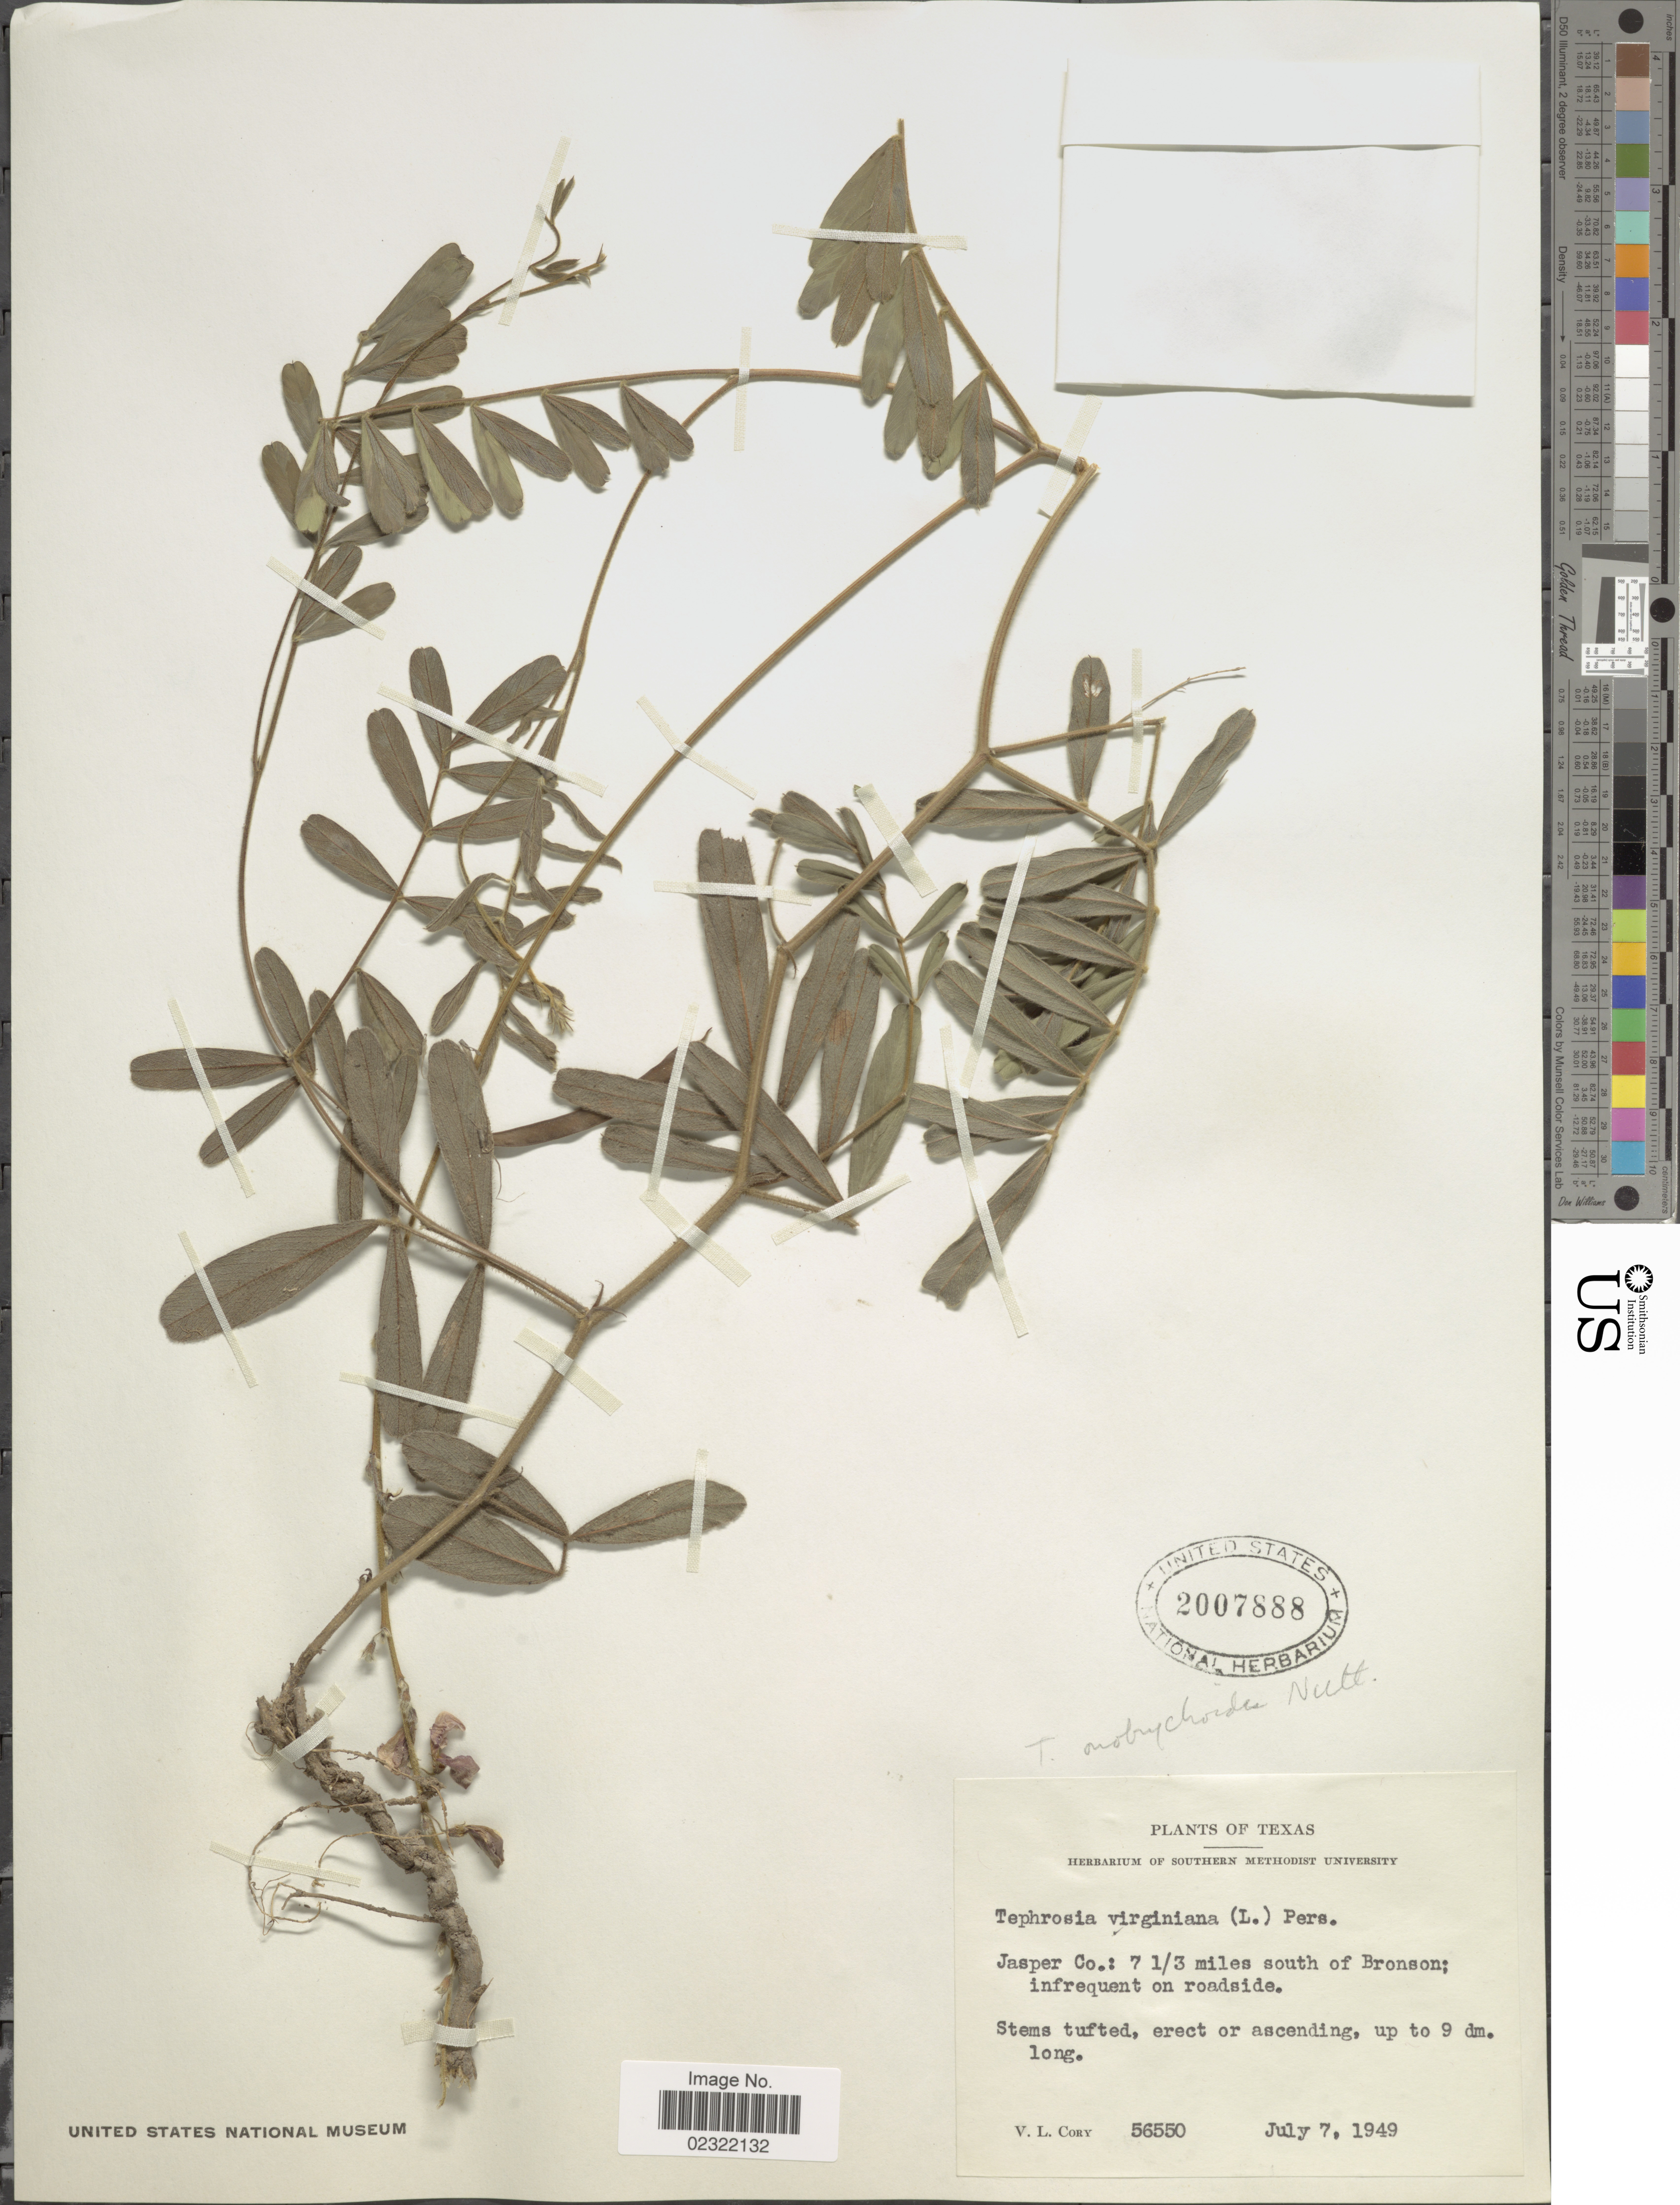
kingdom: Plantae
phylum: Tracheophyta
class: Magnoliopsida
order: Fabales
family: Fabaceae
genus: Tephrosia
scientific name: Tephrosia onobrychoides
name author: Nutt.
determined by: Strong, M. T., (US), Smithsonian Institution - National Museum of Natural History (UNITED STATES)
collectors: V. Cory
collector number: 56550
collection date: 1949-07-07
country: United States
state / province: Texas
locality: Jasper Co.: 7 1/3 miles south of Bronson; infrequent on roadside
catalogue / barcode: US 2007888